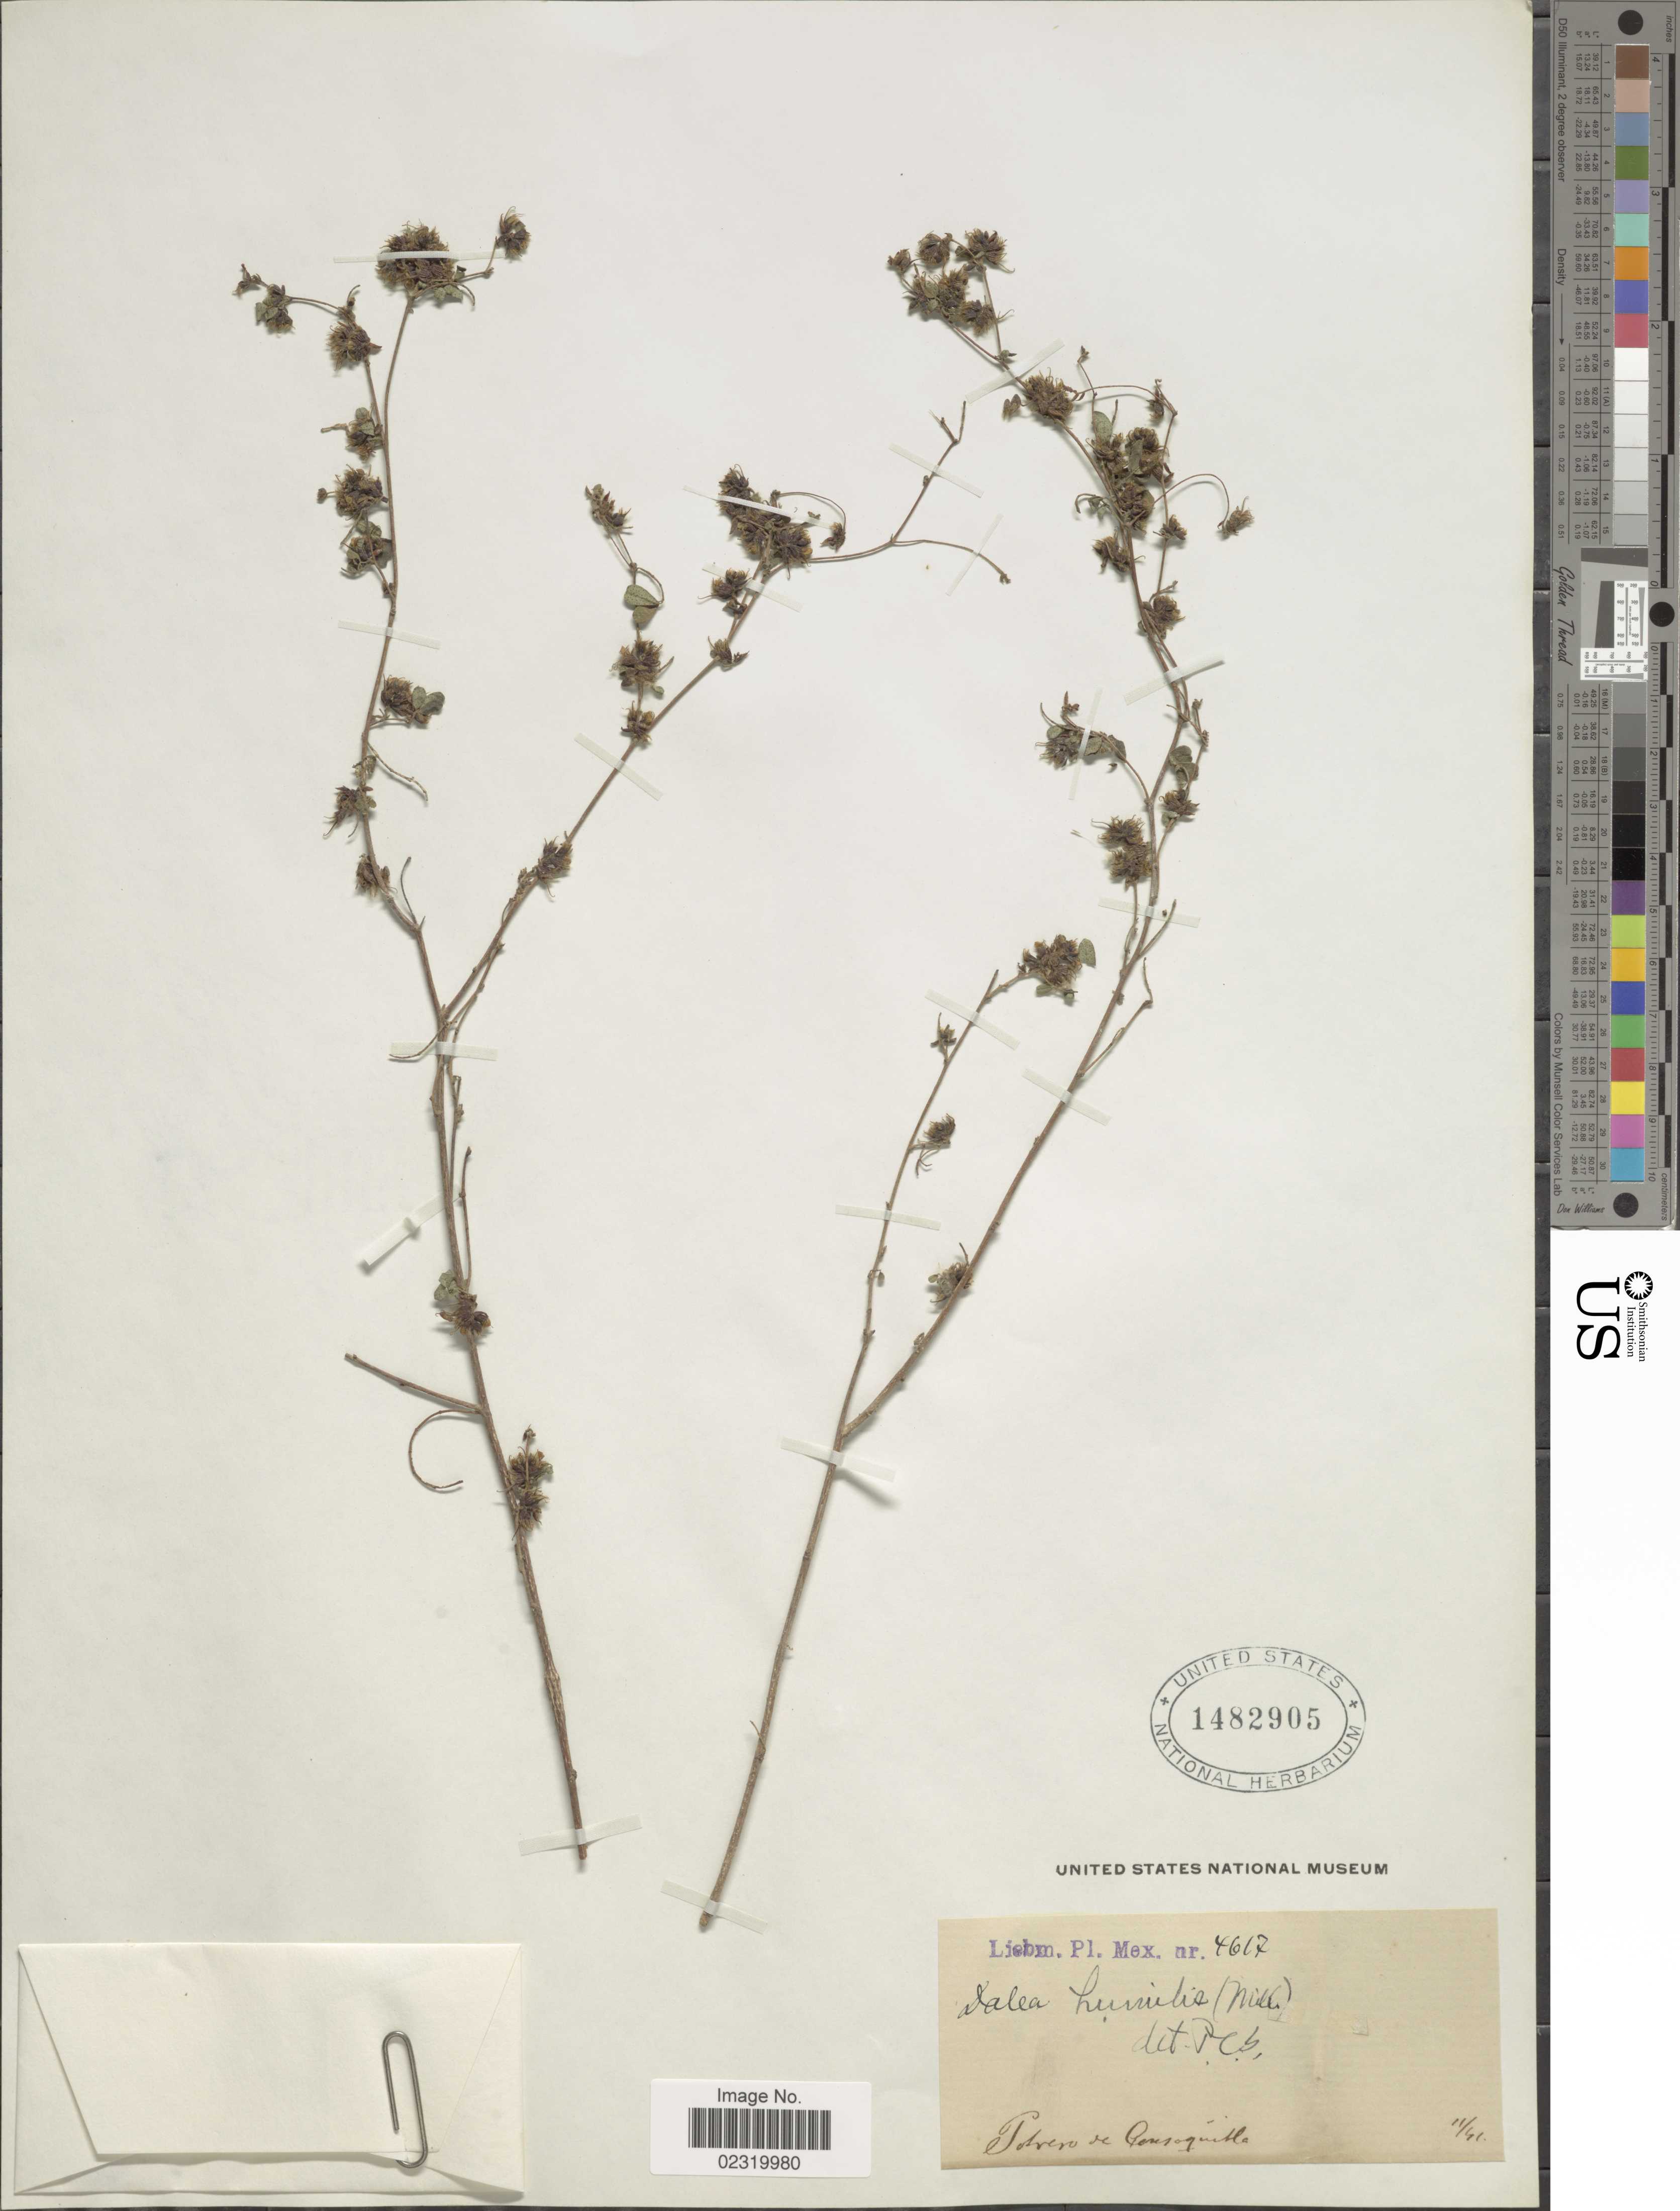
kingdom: Plantae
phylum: Tracheophyta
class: Magnoliopsida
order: Fabales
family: Fabaceae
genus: Dalea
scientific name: Dalea scandens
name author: (Mill.) R.T. Clausen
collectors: Liebmann, --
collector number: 4617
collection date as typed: Transcribed d/m/y: /11/41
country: Mexico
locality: Potrero de Consoquitla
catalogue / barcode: US 1482905